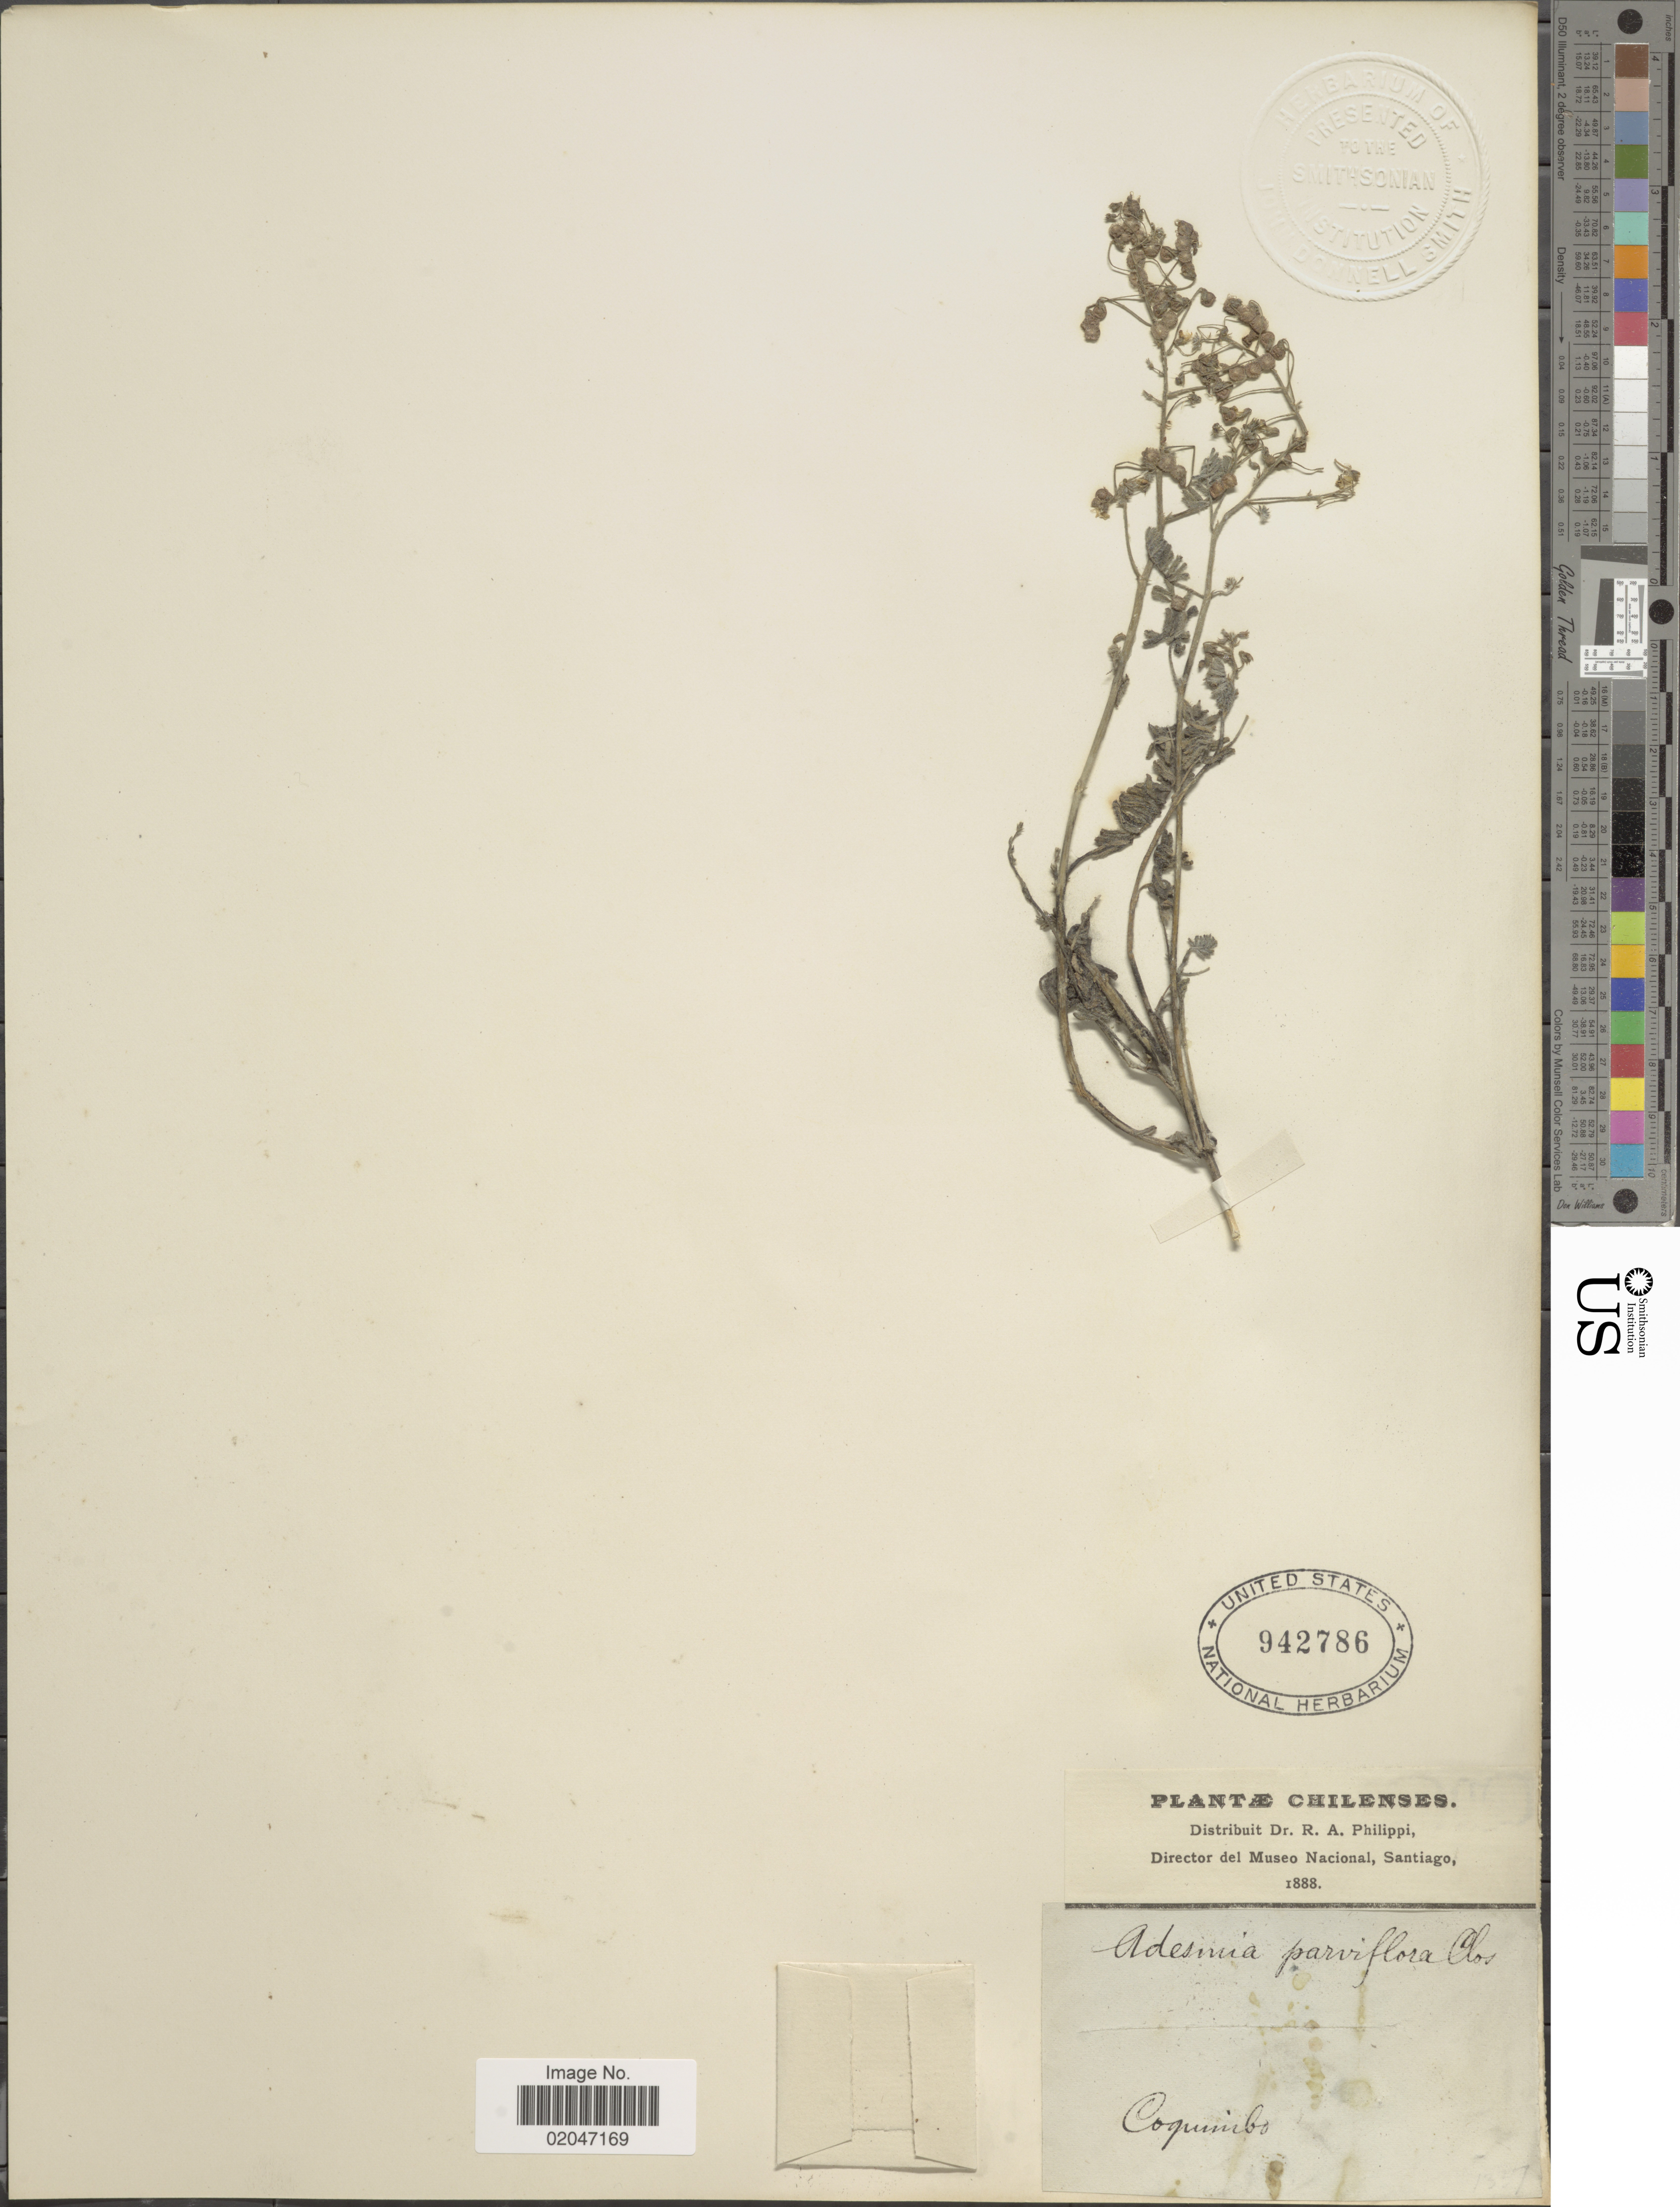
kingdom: Plantae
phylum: Tracheophyta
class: Magnoliopsida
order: Fabales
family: Fabaceae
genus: Adesmia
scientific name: Adesmia parviflora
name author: Clos in Gay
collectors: R. A. Philippi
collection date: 1888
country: Chile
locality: Coquimibo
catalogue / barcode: US 942786